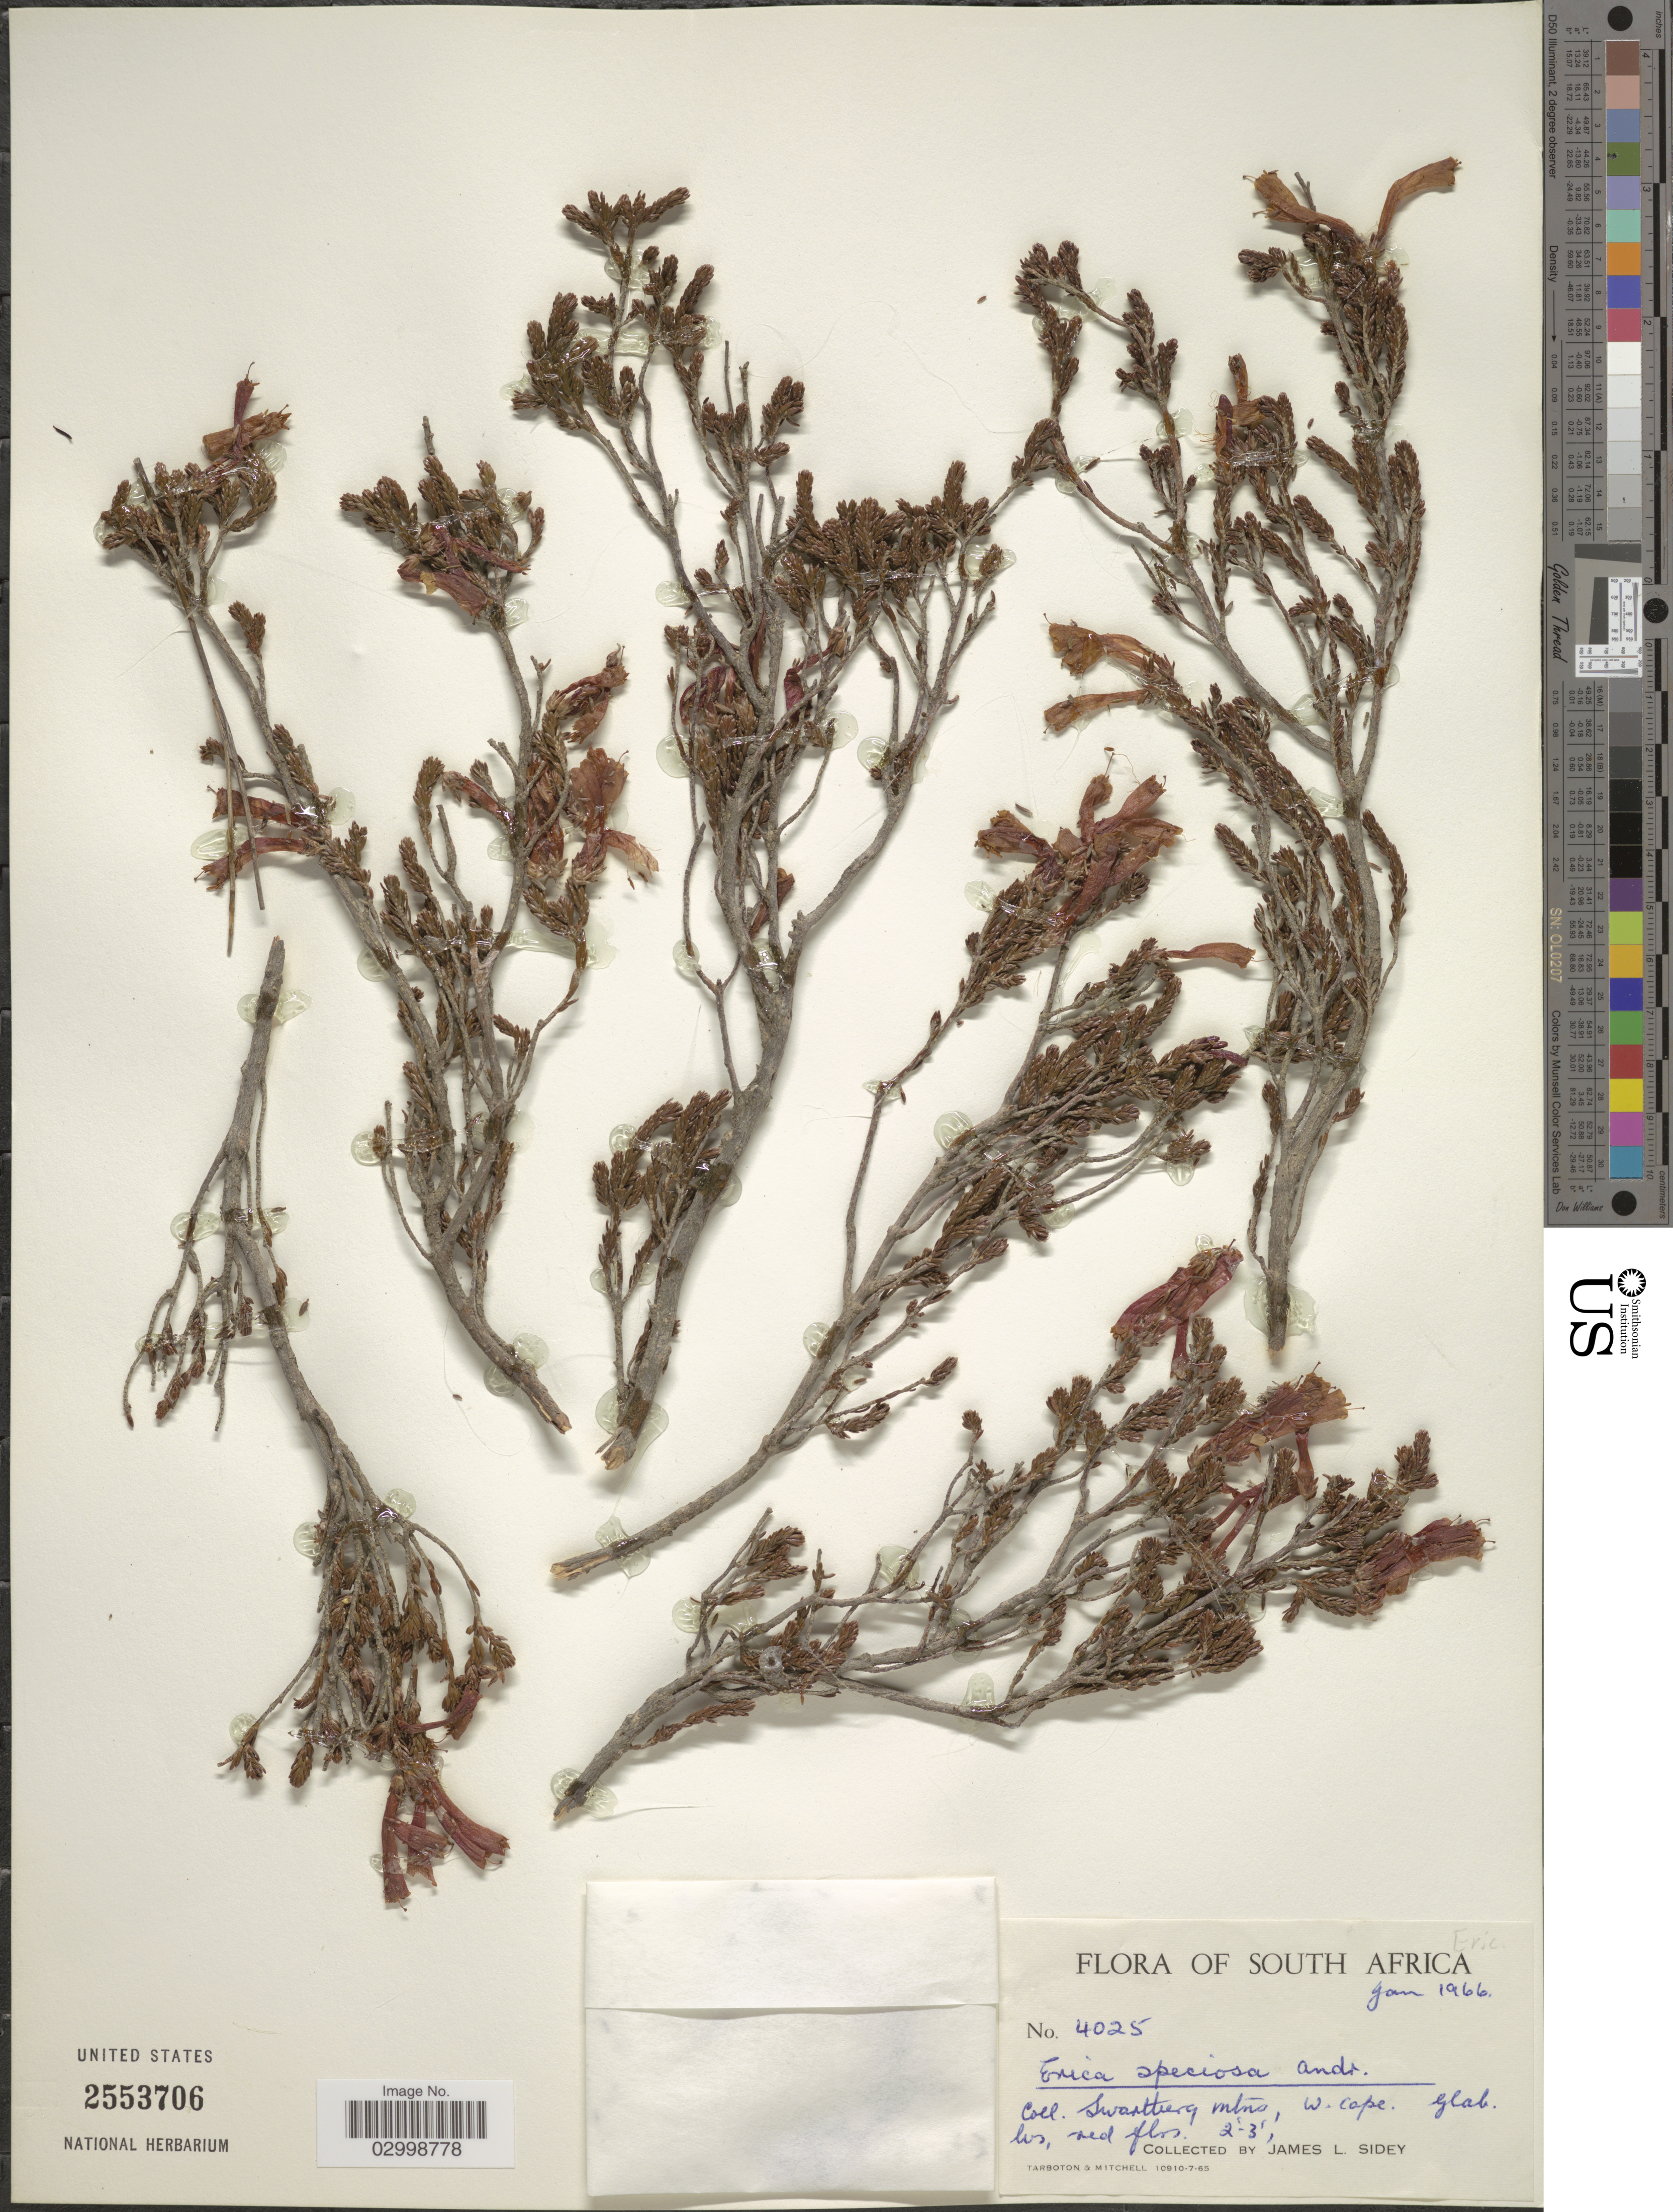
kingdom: Plantae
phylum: Tracheophyta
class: Magnoliopsida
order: Ericales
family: Ericaceae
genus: Erica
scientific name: Erica speciosa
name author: Andrews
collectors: J. L. Sidey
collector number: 4025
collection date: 1966-01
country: South Africa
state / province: Western Cape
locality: Swartberg Mtns.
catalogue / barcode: US 2553706